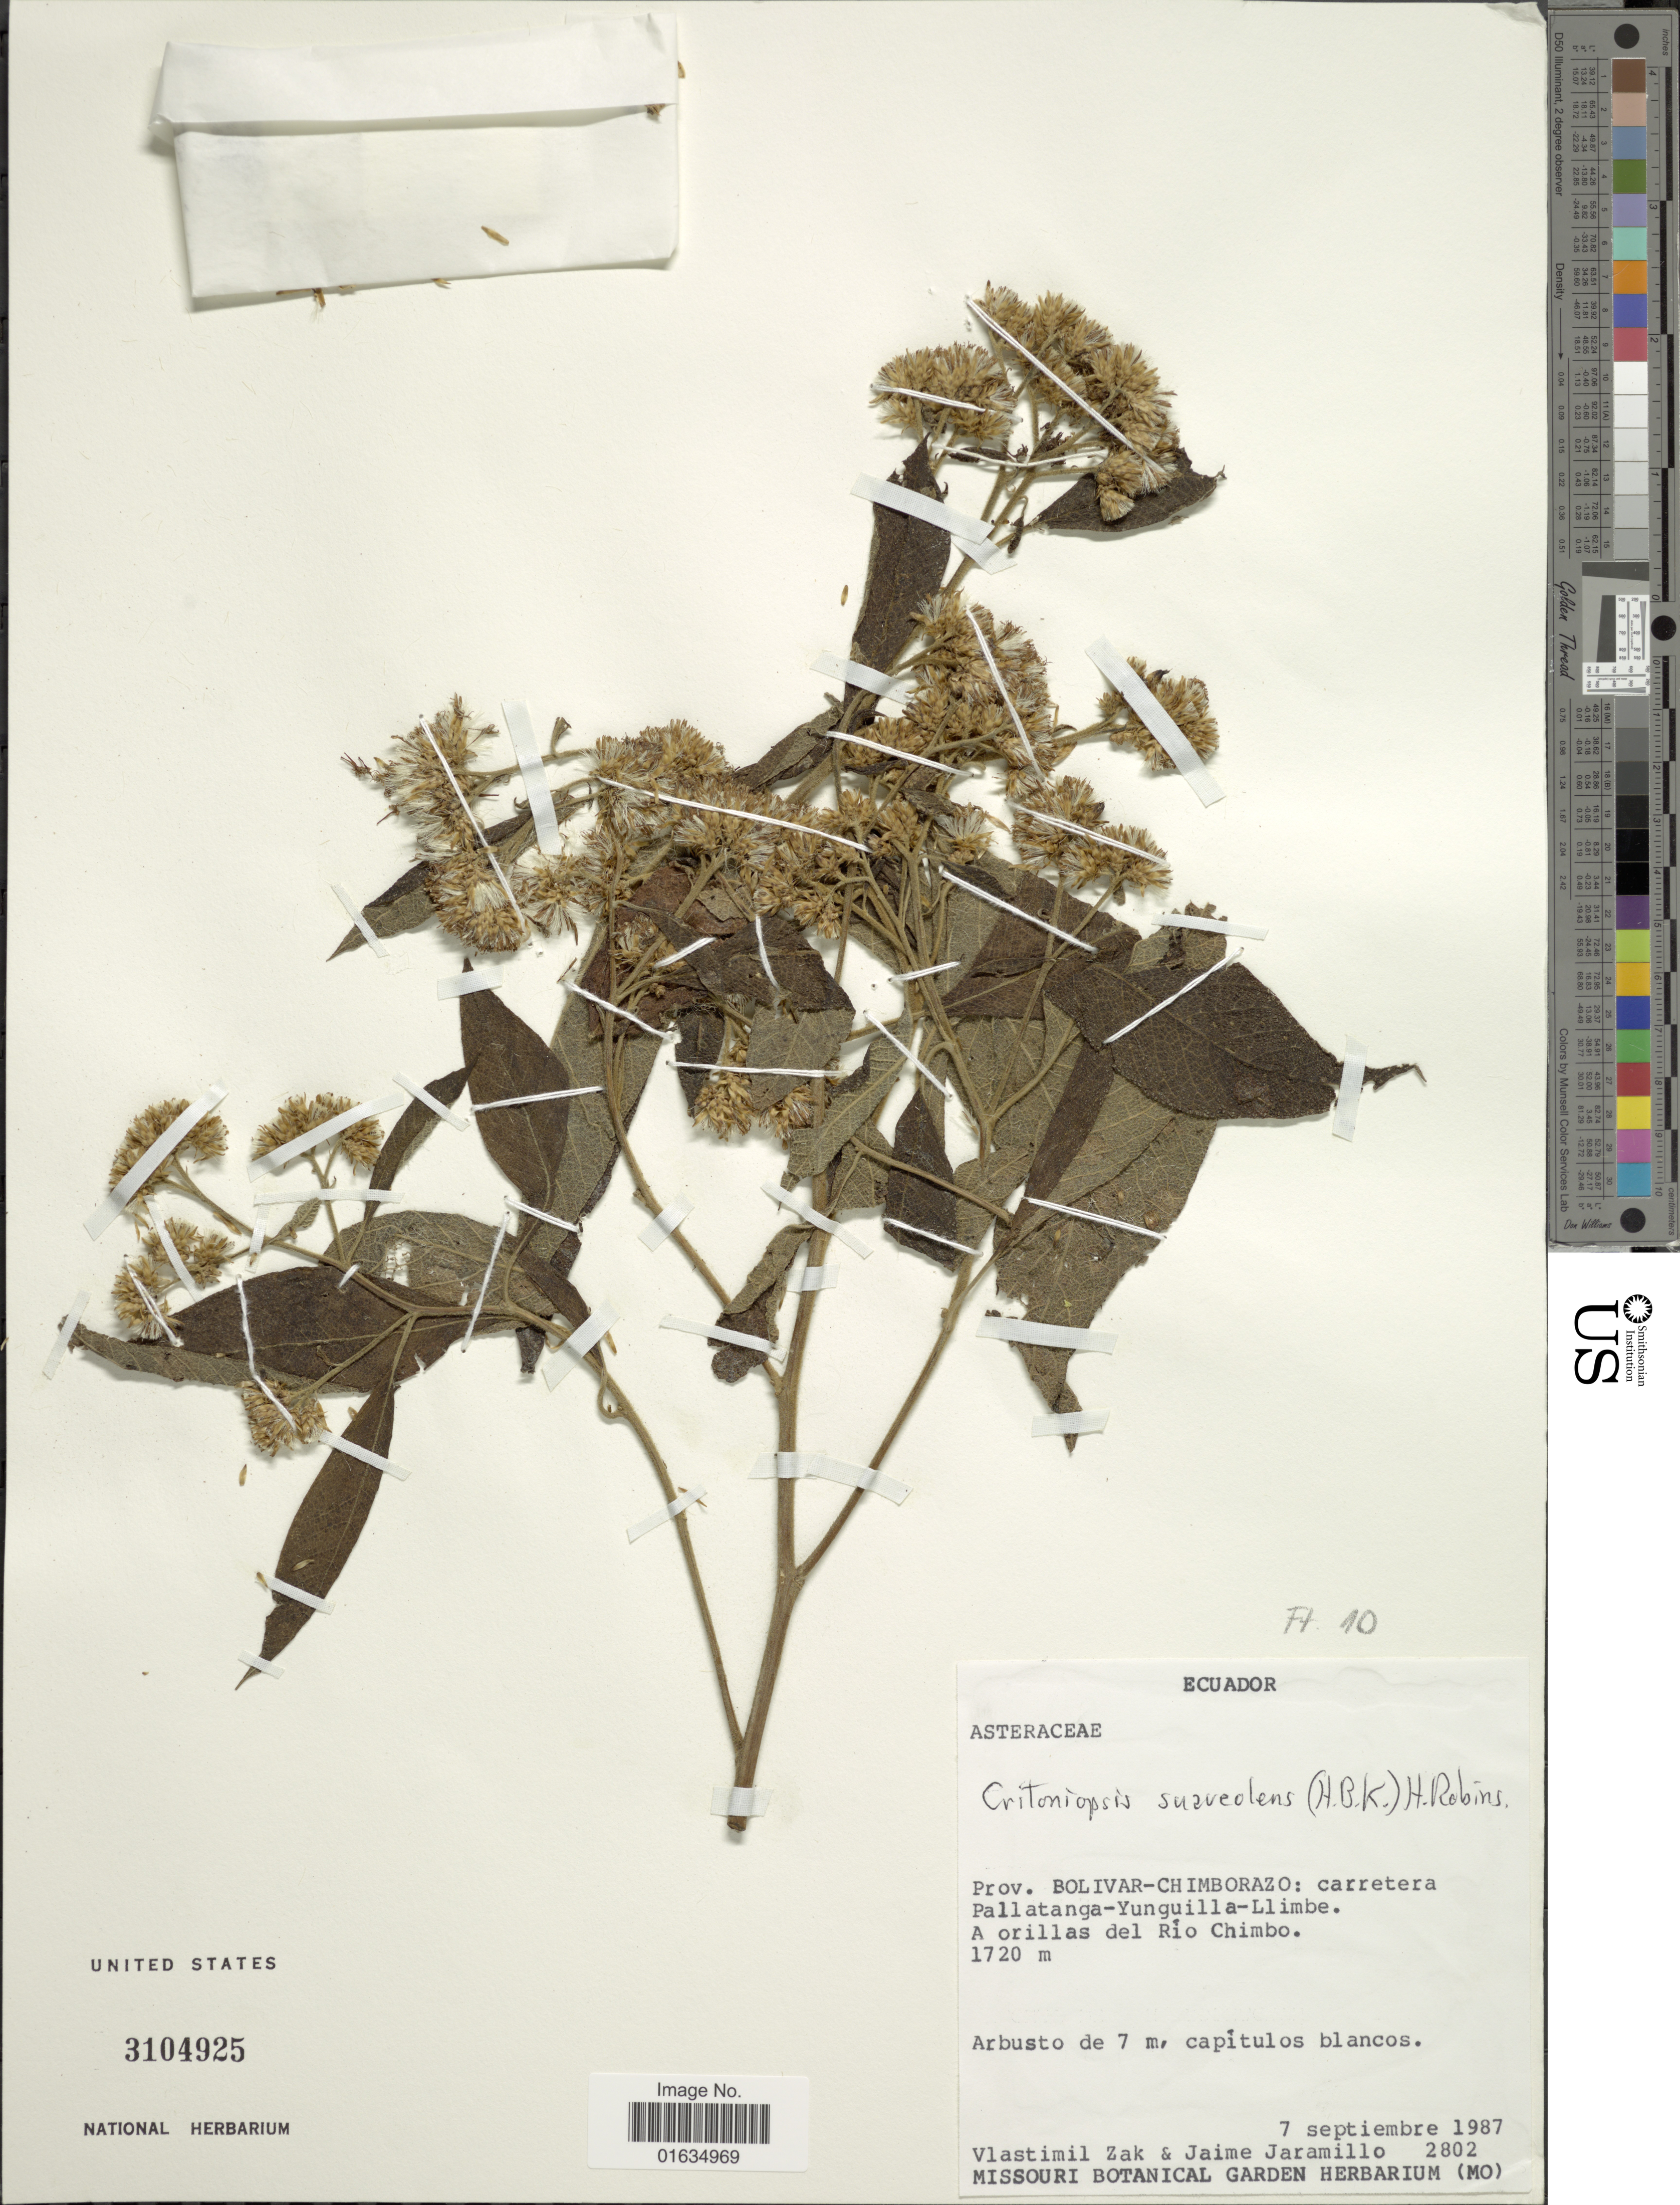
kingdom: Plantae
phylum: Tracheophyta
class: Magnoliopsida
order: Asterales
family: Asteraceae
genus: Critoniopsis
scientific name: Critoniopsis suaveolens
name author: (Kunth) H. Rob.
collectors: V. Zak & J. Jaramillo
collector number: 2802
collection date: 1987-09-07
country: Ecuador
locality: Provb. Bolivar-Chimborazo, carretera Pallatanga-Yunguilla-Llimbe, a orillas del Rio Chimbo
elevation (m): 1720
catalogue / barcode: US 3104925